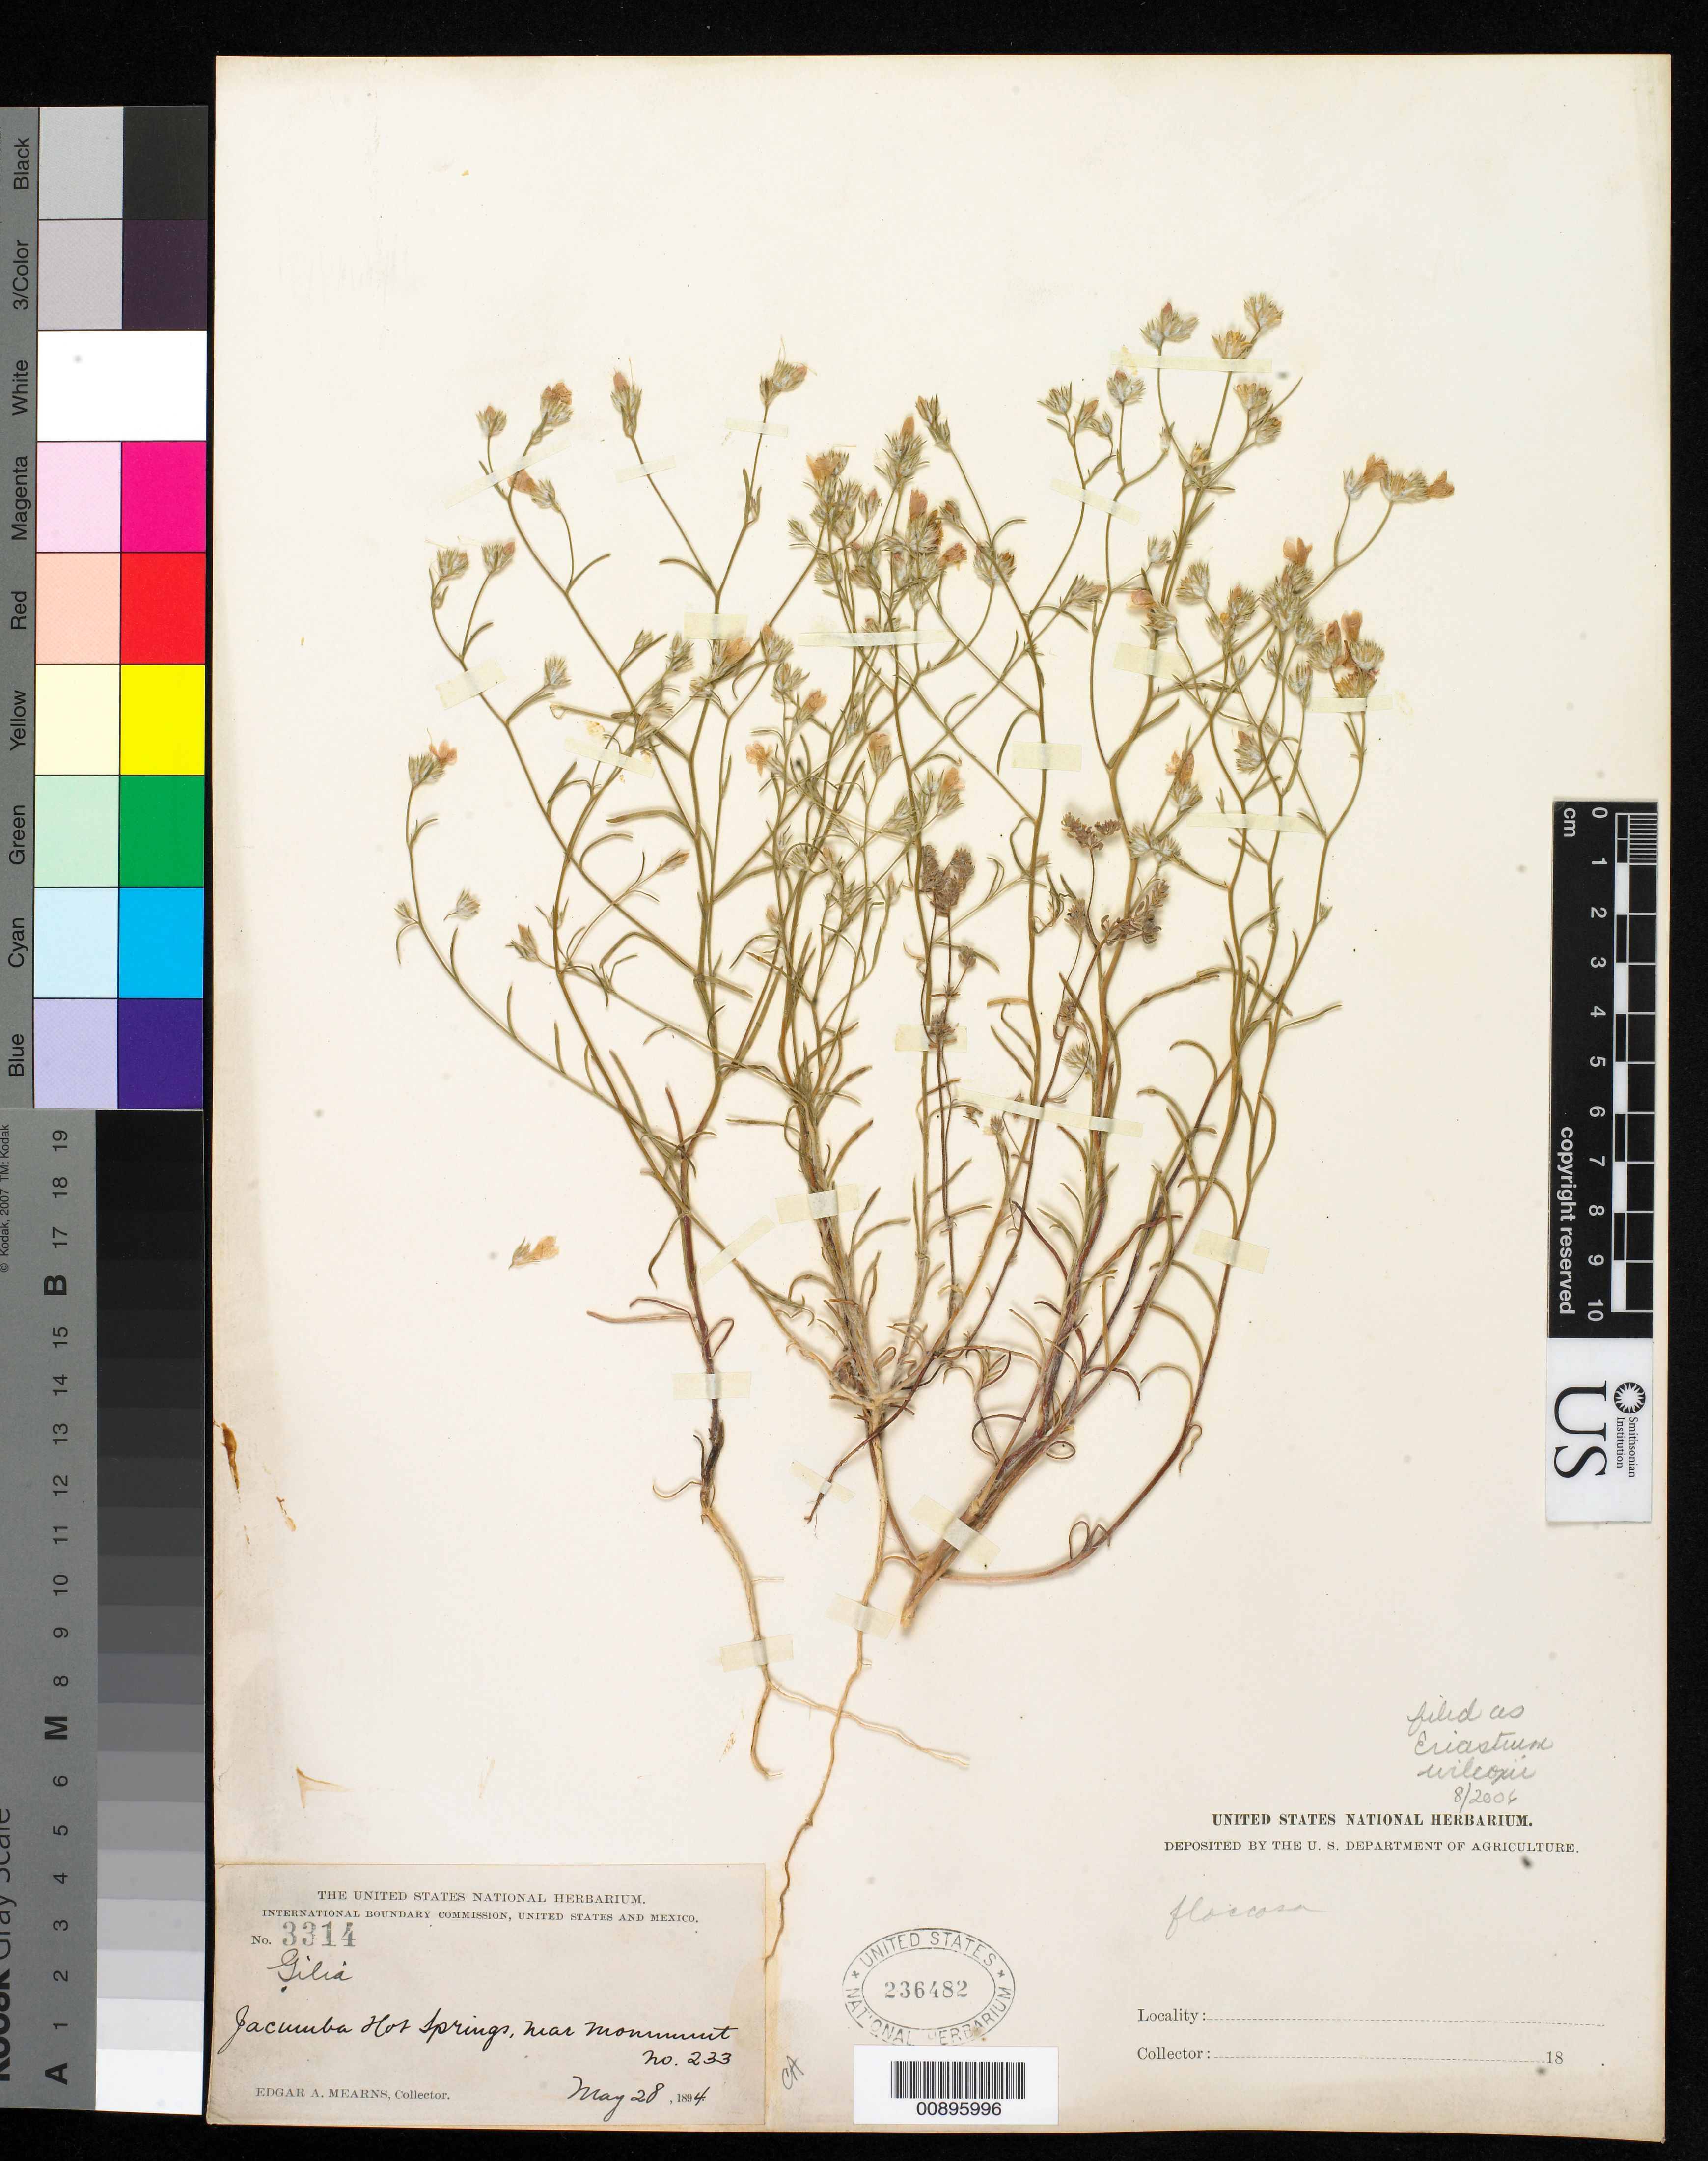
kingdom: Plantae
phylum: Tracheophyta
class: Magnoliopsida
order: Ericales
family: Polemoniaceae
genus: Eriastrum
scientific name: Eriastrum wilcoxii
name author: (A. Nelson) H. Mason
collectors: E. A. Mearns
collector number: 3314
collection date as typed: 28 May 1894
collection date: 1894-05-28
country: United States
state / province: California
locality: Jacumba Hot Springs, near Monument no. 233.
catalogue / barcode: US 236482